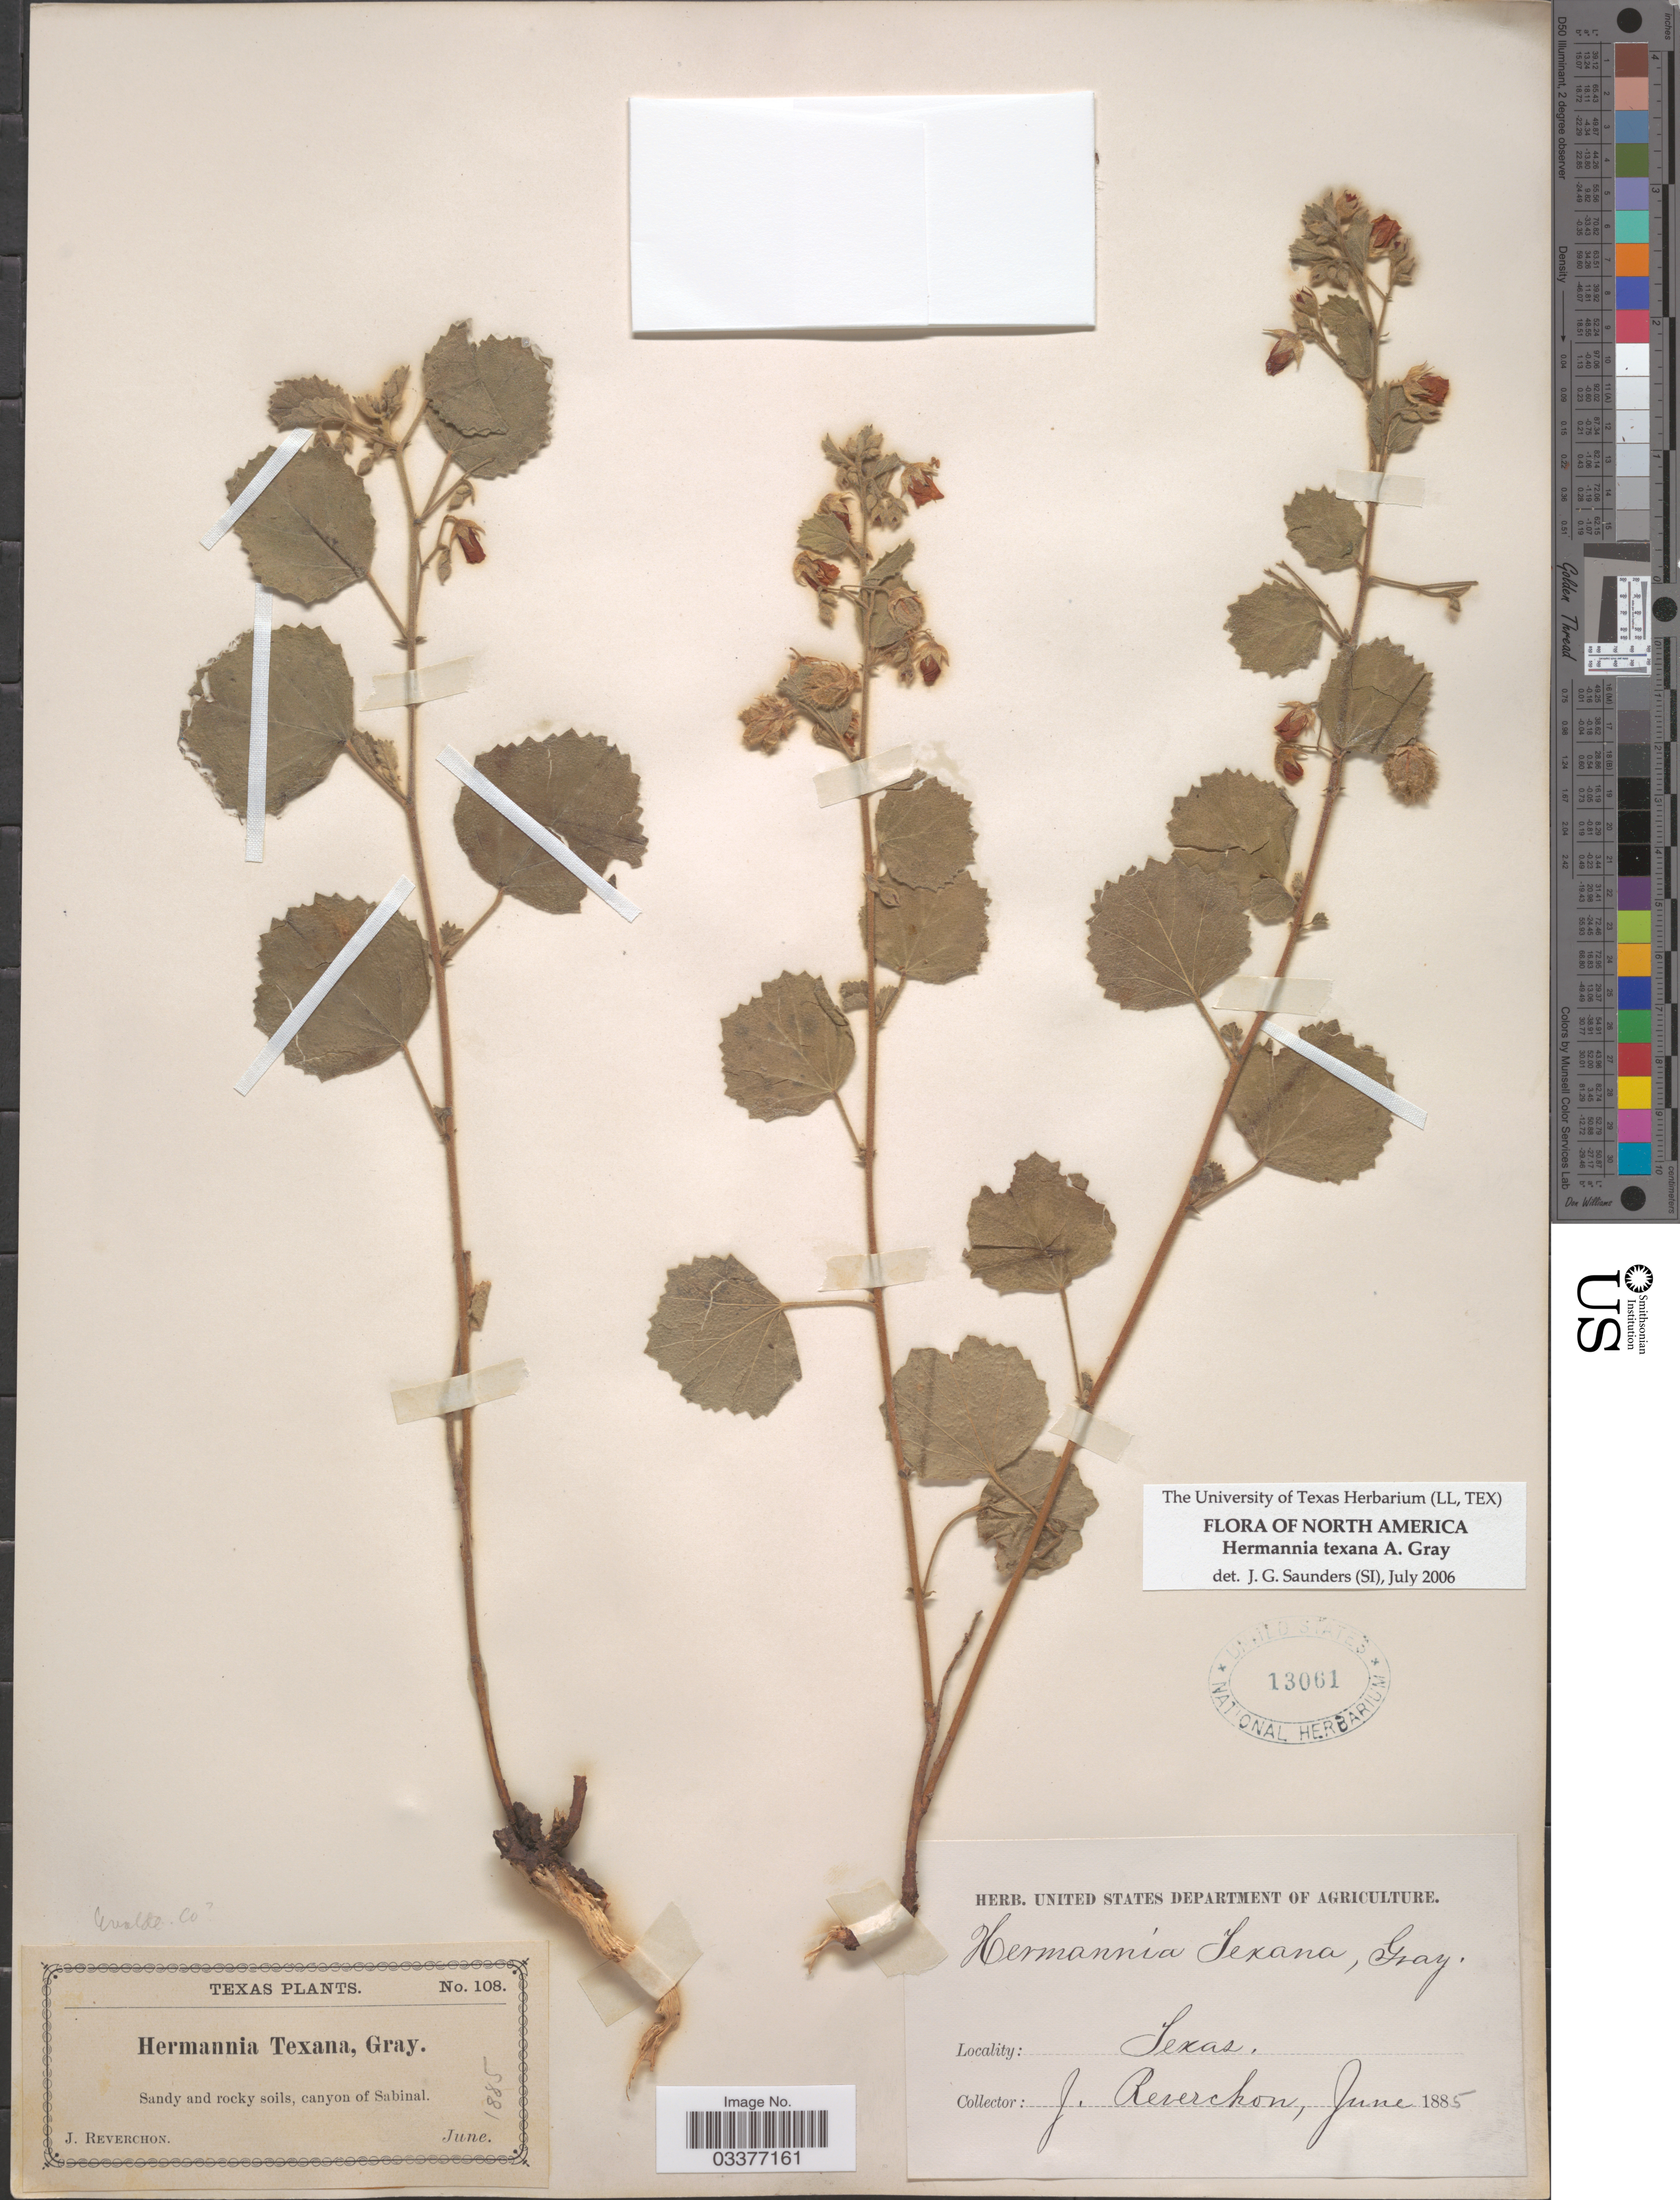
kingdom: Plantae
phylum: Tracheophyta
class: Magnoliopsida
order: Malvales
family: Malvaceae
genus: Hermannia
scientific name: Hermannia texana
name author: A. Gray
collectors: J. Reverchon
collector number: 108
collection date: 1885-06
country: United States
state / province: Texas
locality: Sandy and rocky soils, canyon of Sabinal.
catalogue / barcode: US 13061